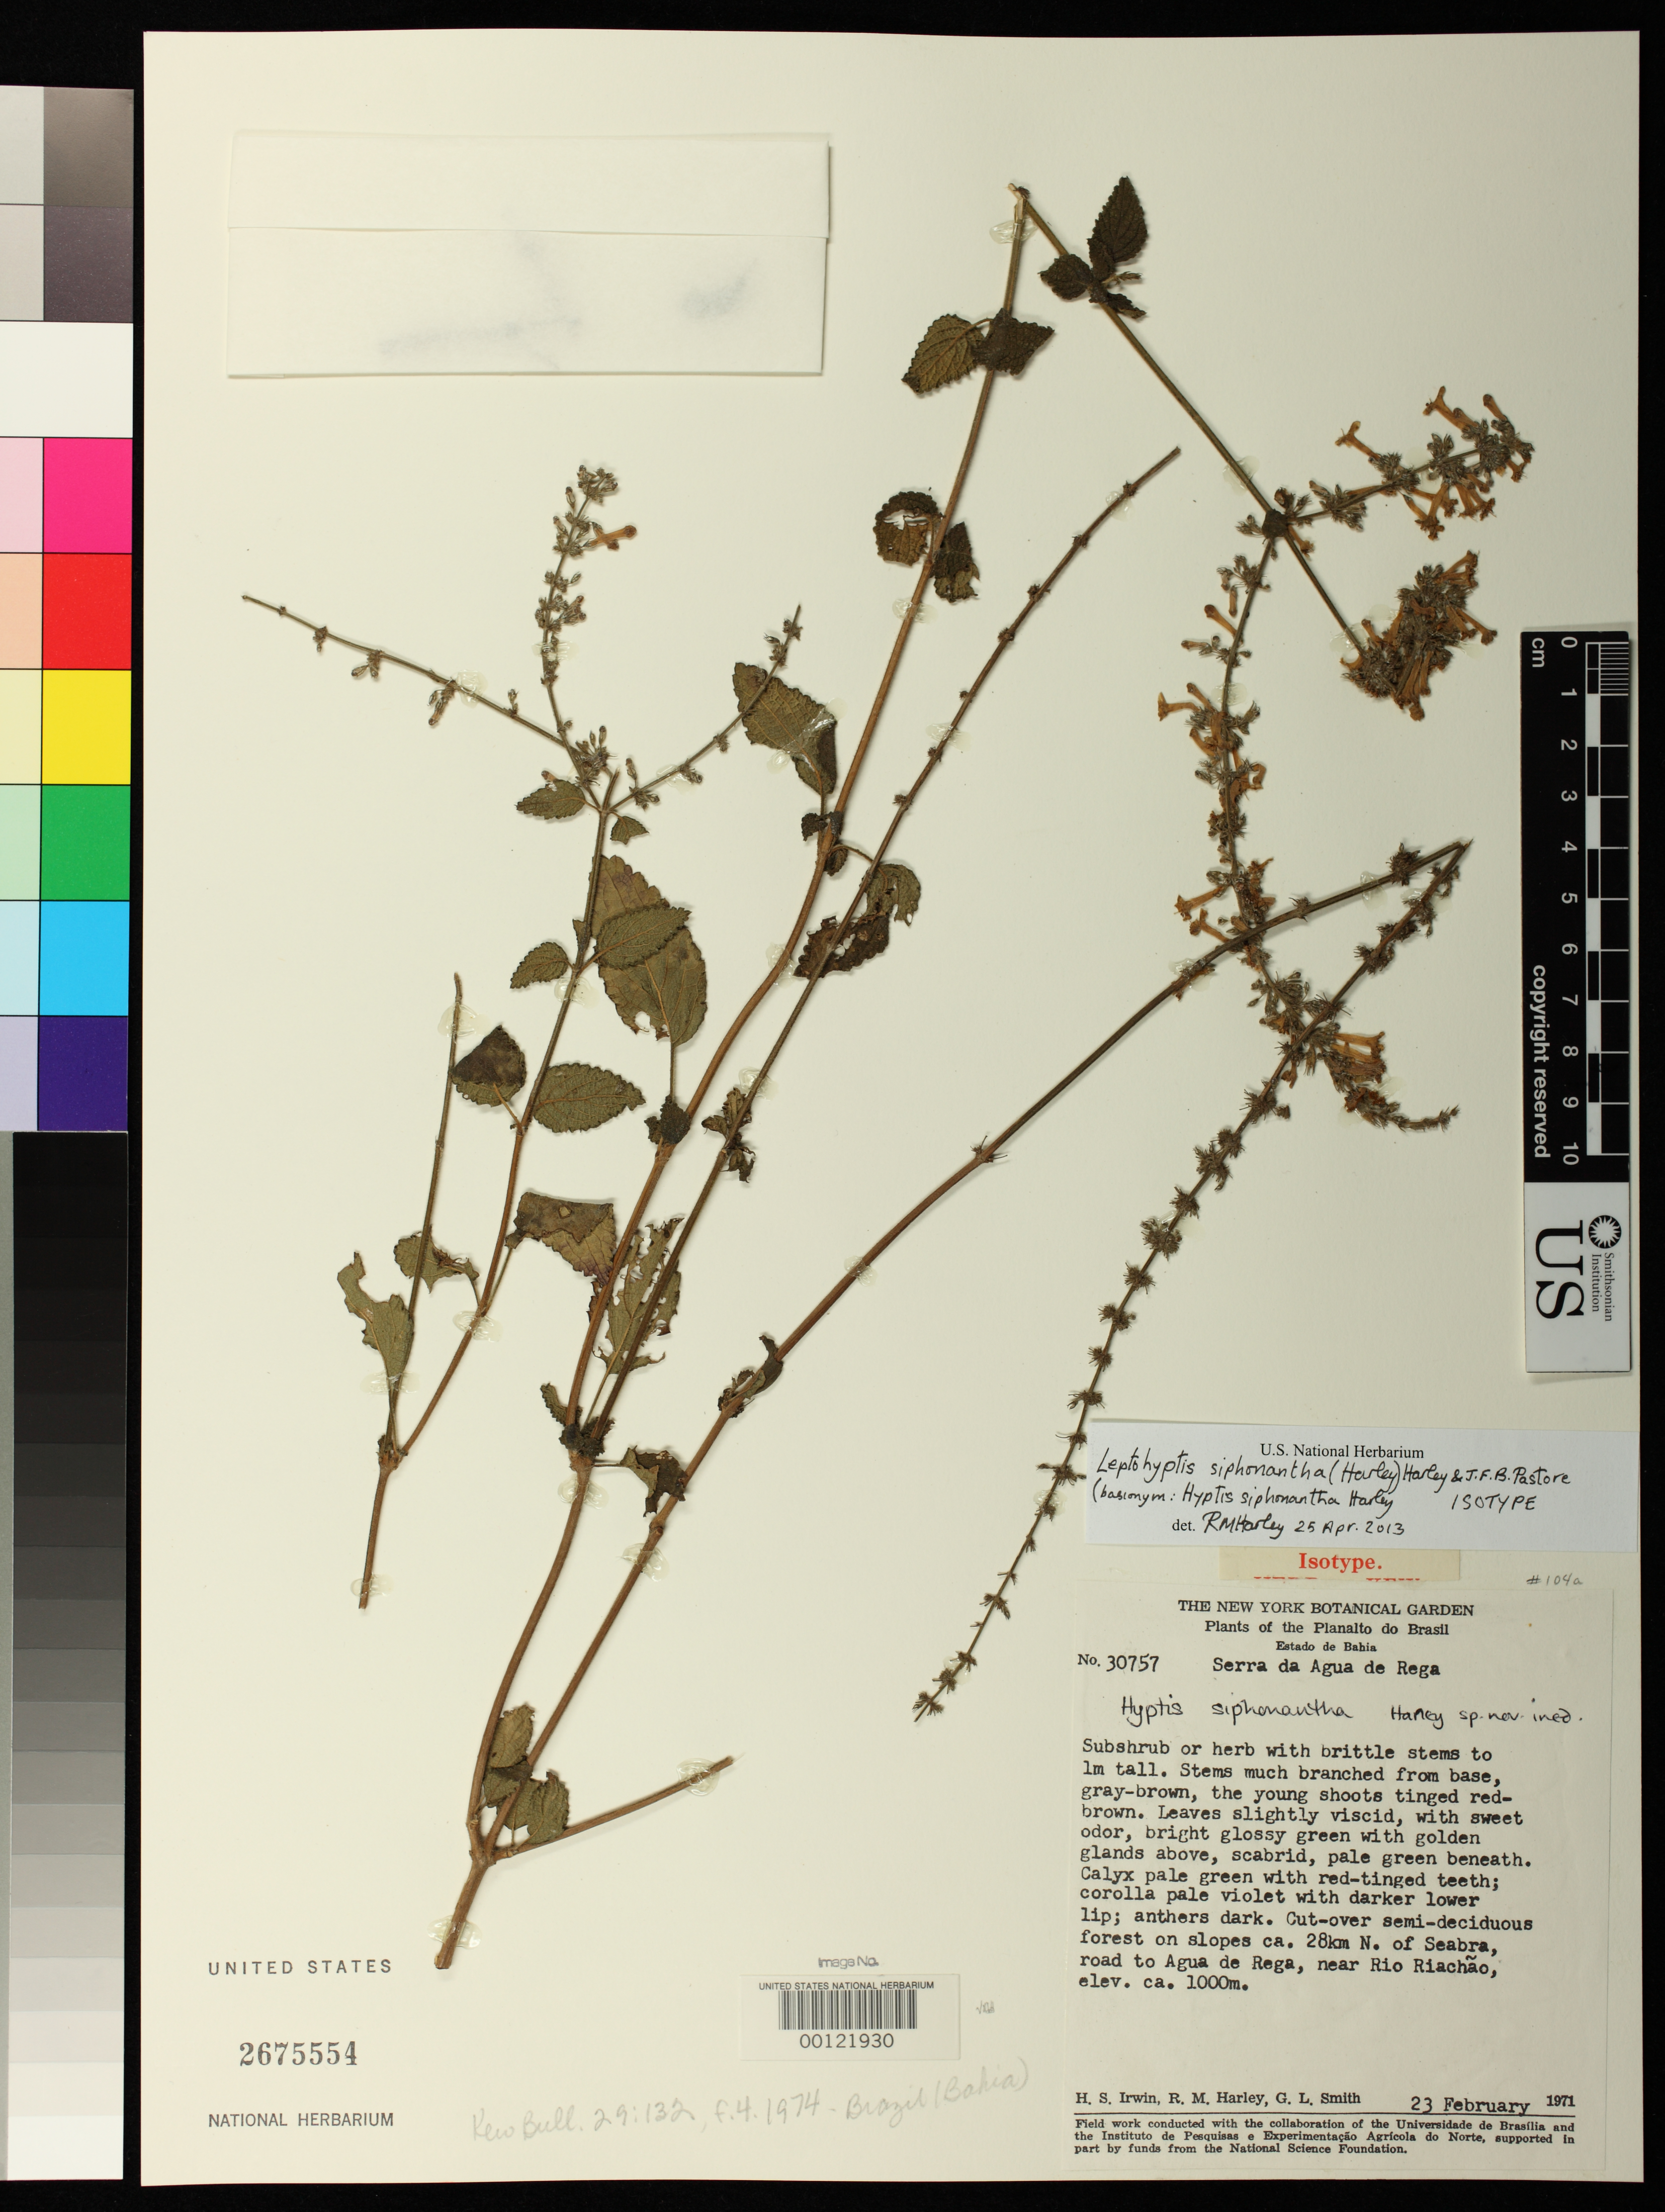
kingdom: Plantae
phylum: Tracheophyta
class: Magnoliopsida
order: Lamiales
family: Lamiaceae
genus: Hyptis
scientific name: Hyptis siphonantha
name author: Harley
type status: Isotype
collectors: H. Irwin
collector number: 30757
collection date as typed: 23 Feb 1971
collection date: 1971-02-23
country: Brazil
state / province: Bahia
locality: Serra da Agua de Rega, 28 km. north of Seabra, near Rio Riachao.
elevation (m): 1000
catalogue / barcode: US 2675554